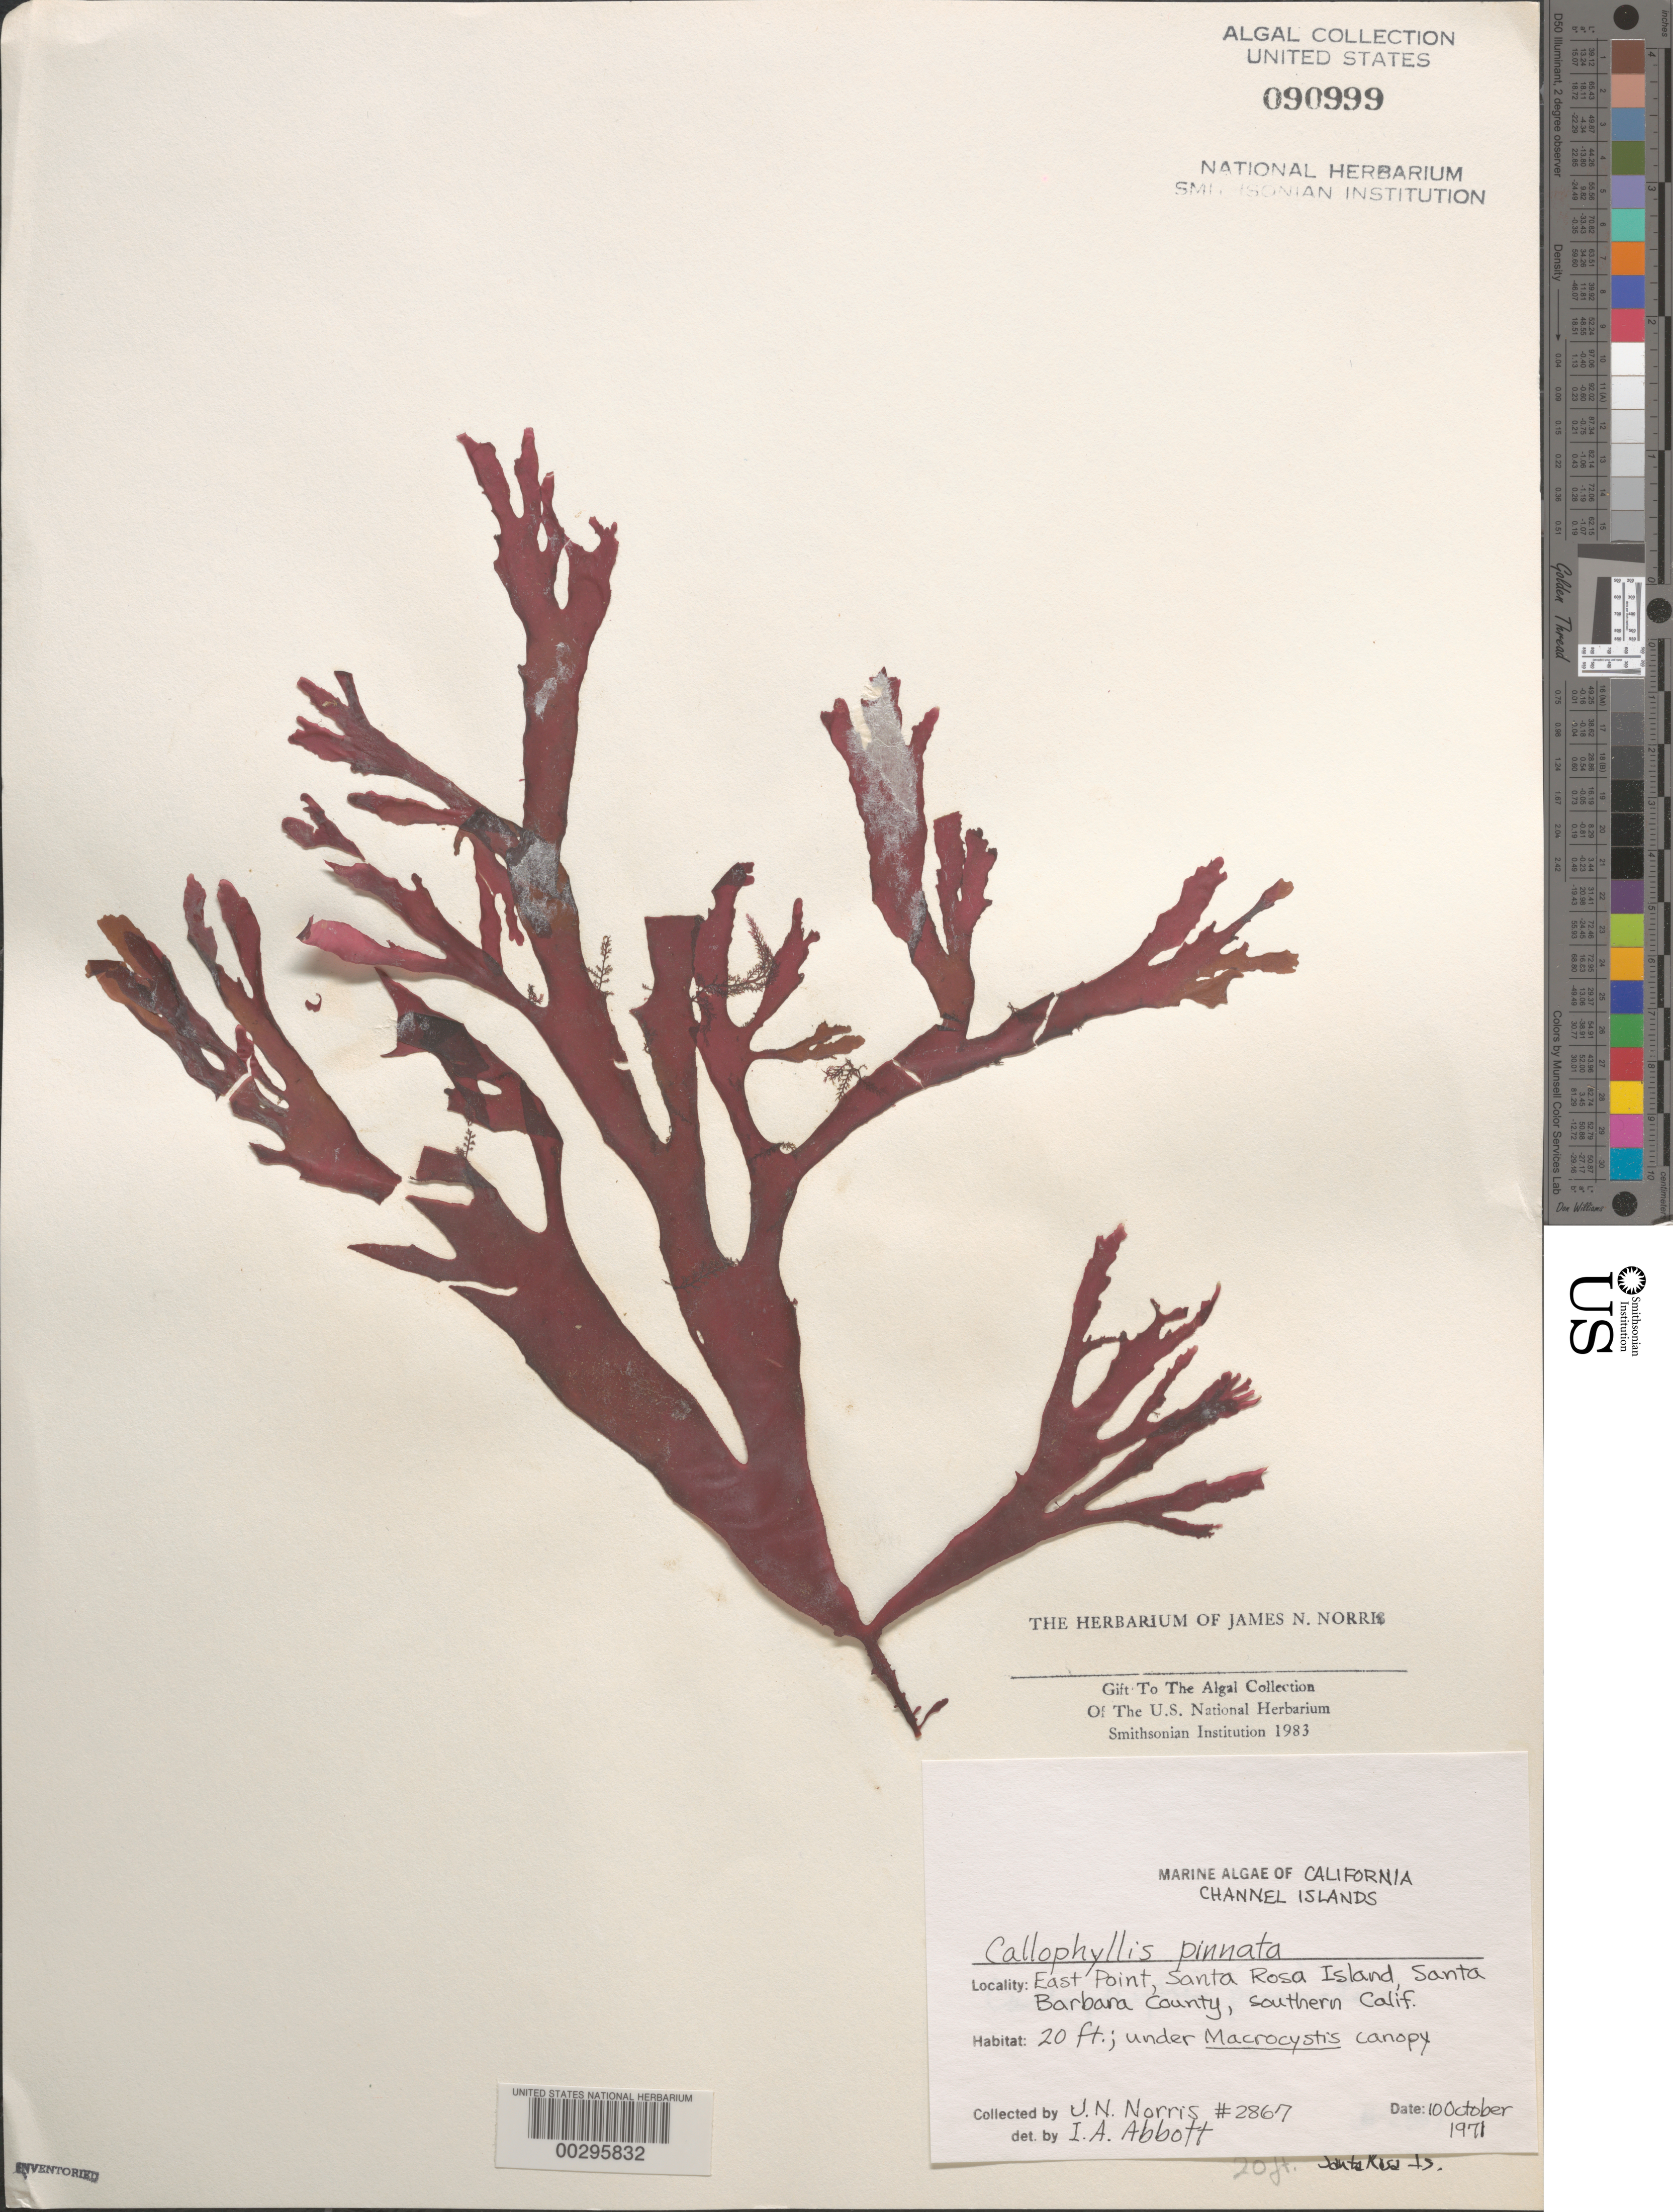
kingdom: Plantae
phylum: Rhodophyta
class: Florideophyceae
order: Gigartinales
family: Kallymeniaceae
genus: Callophyllis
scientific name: Callophyllis pinnata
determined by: Abbott, Isabella A.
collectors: J. N. Norris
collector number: JN-2867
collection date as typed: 10 Oct 1971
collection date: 1971-10-10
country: United States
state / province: California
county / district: Santa Barbara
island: Santa Rosa Island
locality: East Point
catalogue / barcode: US 90999